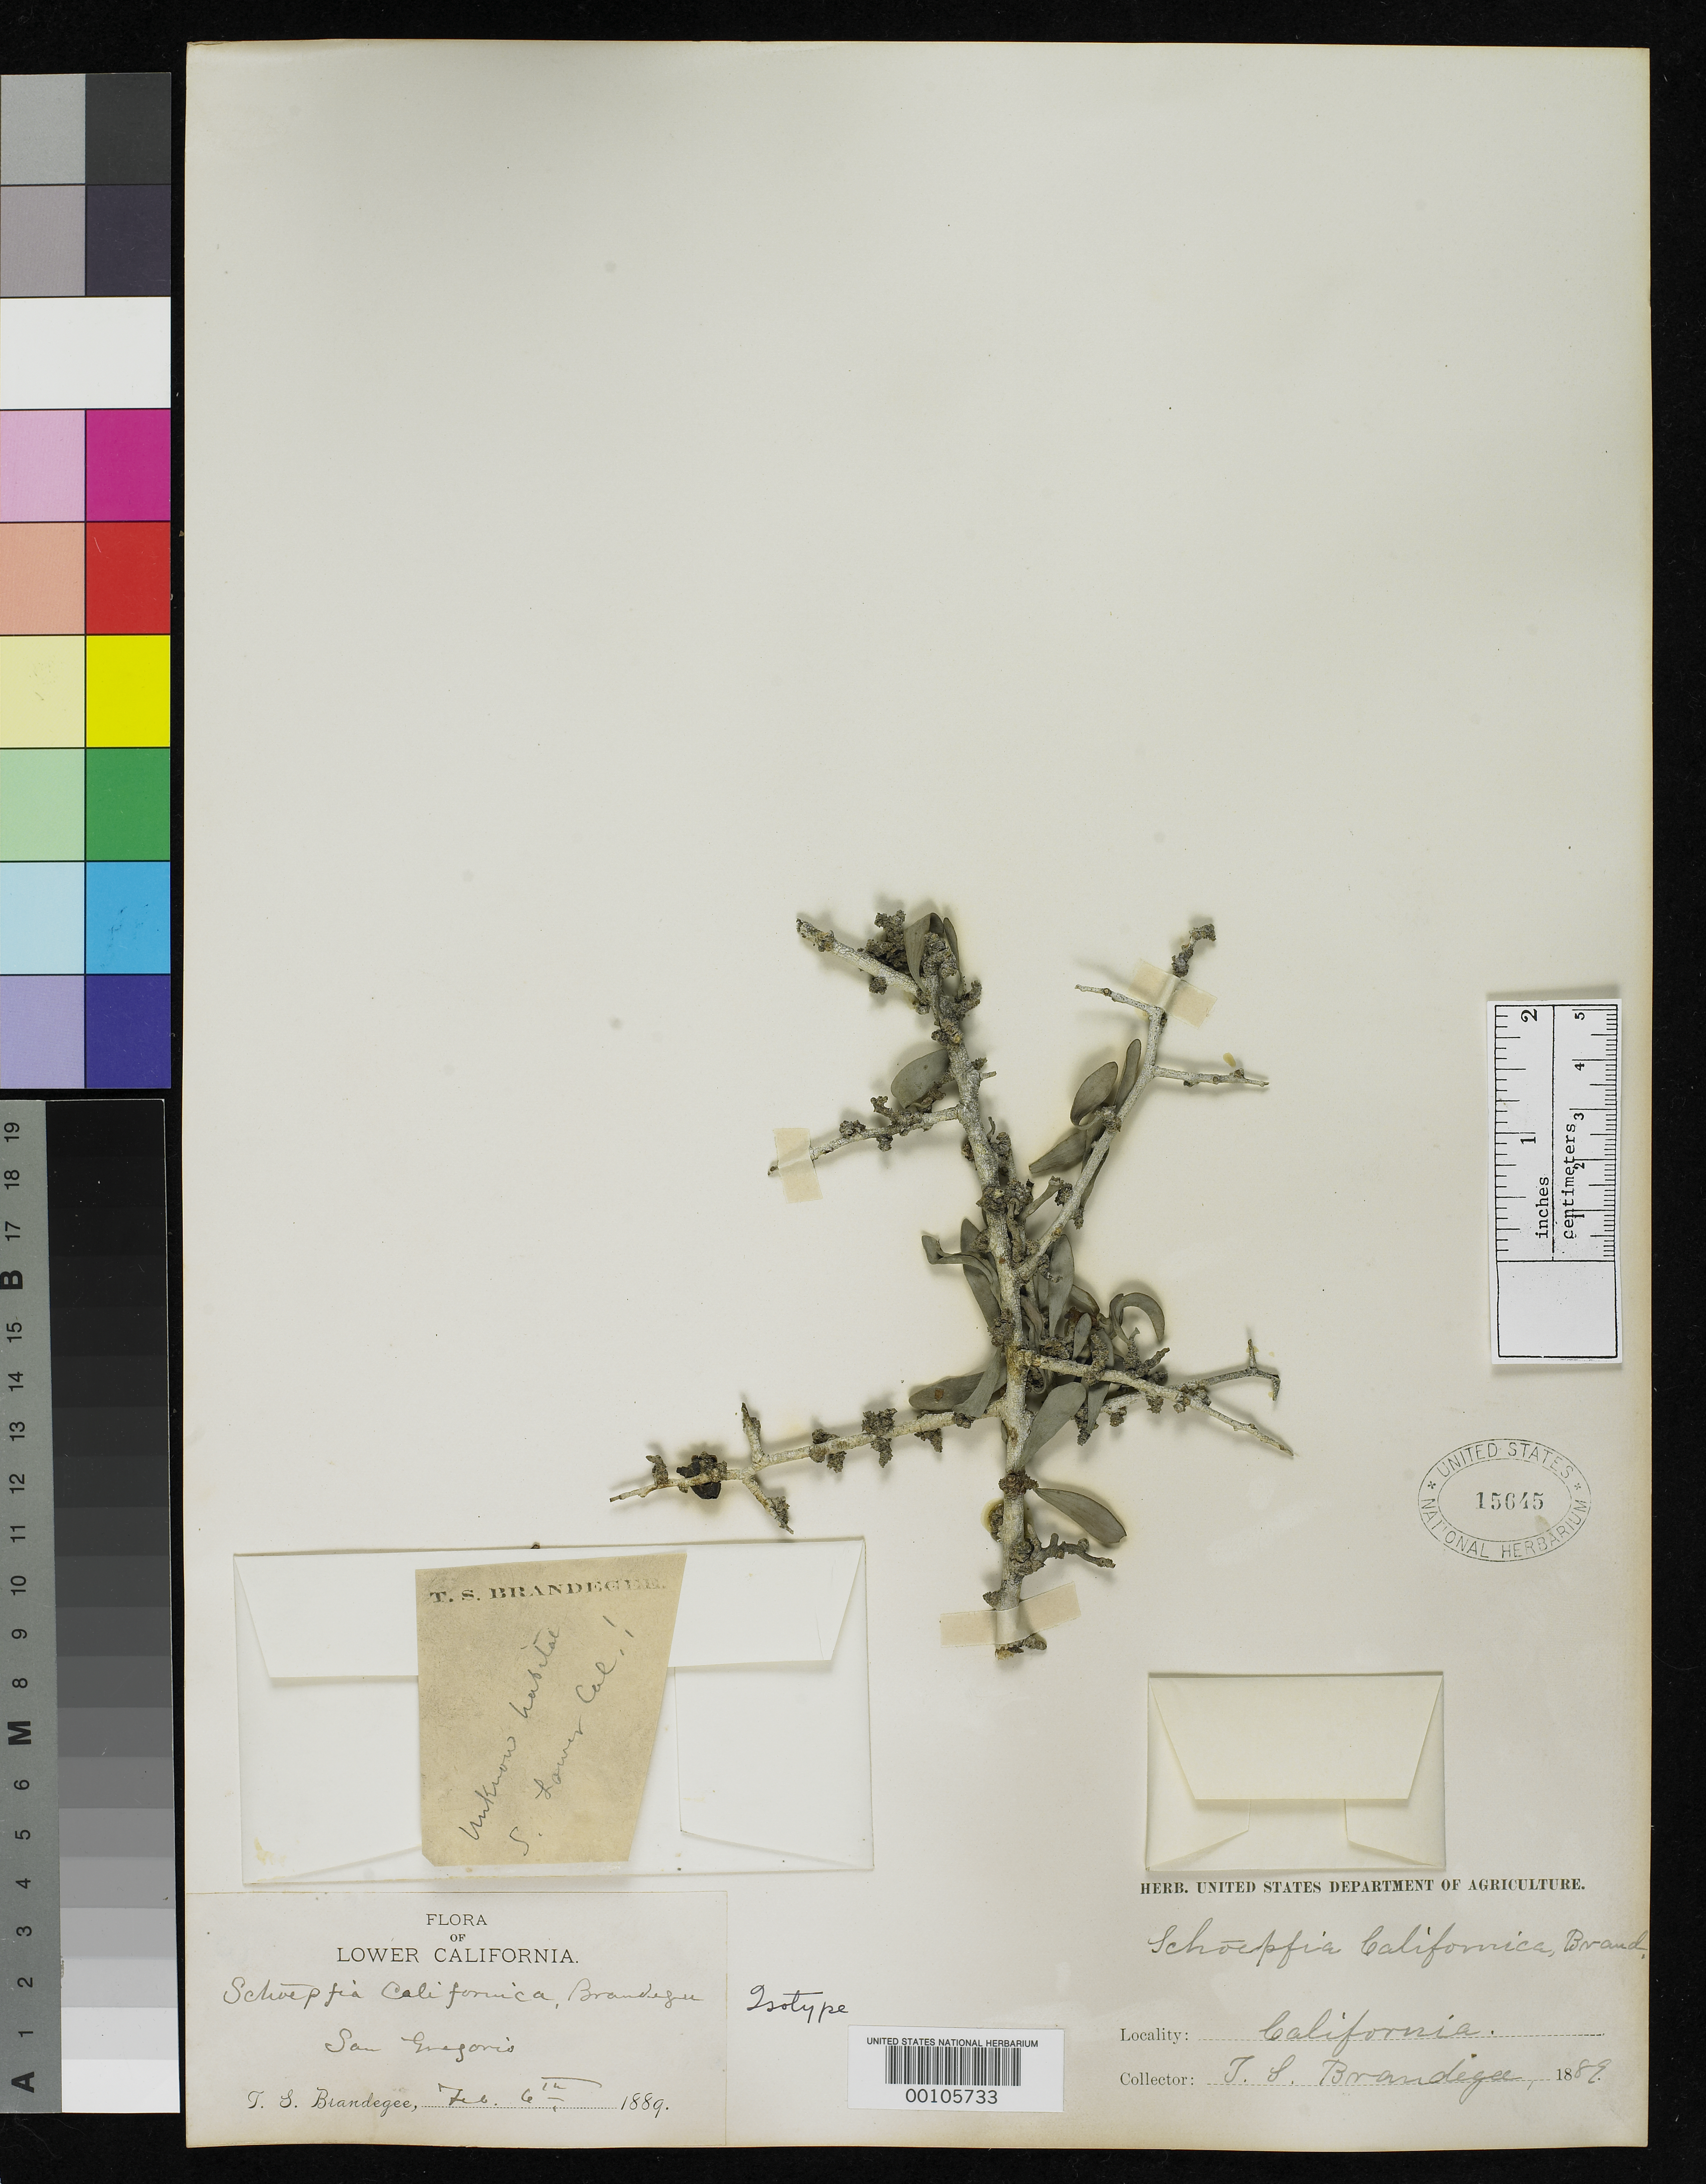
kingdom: Plantae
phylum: Tracheophyta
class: Magnoliopsida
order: Santalales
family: Schoepfiaceae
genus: Schoepfia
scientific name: Schoepfia californica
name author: Brandegee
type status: Isotype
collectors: T. S. Brandegee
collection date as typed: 1889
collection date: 1889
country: Mexico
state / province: Baja California Norte / Baja California Sur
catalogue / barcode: US 15645